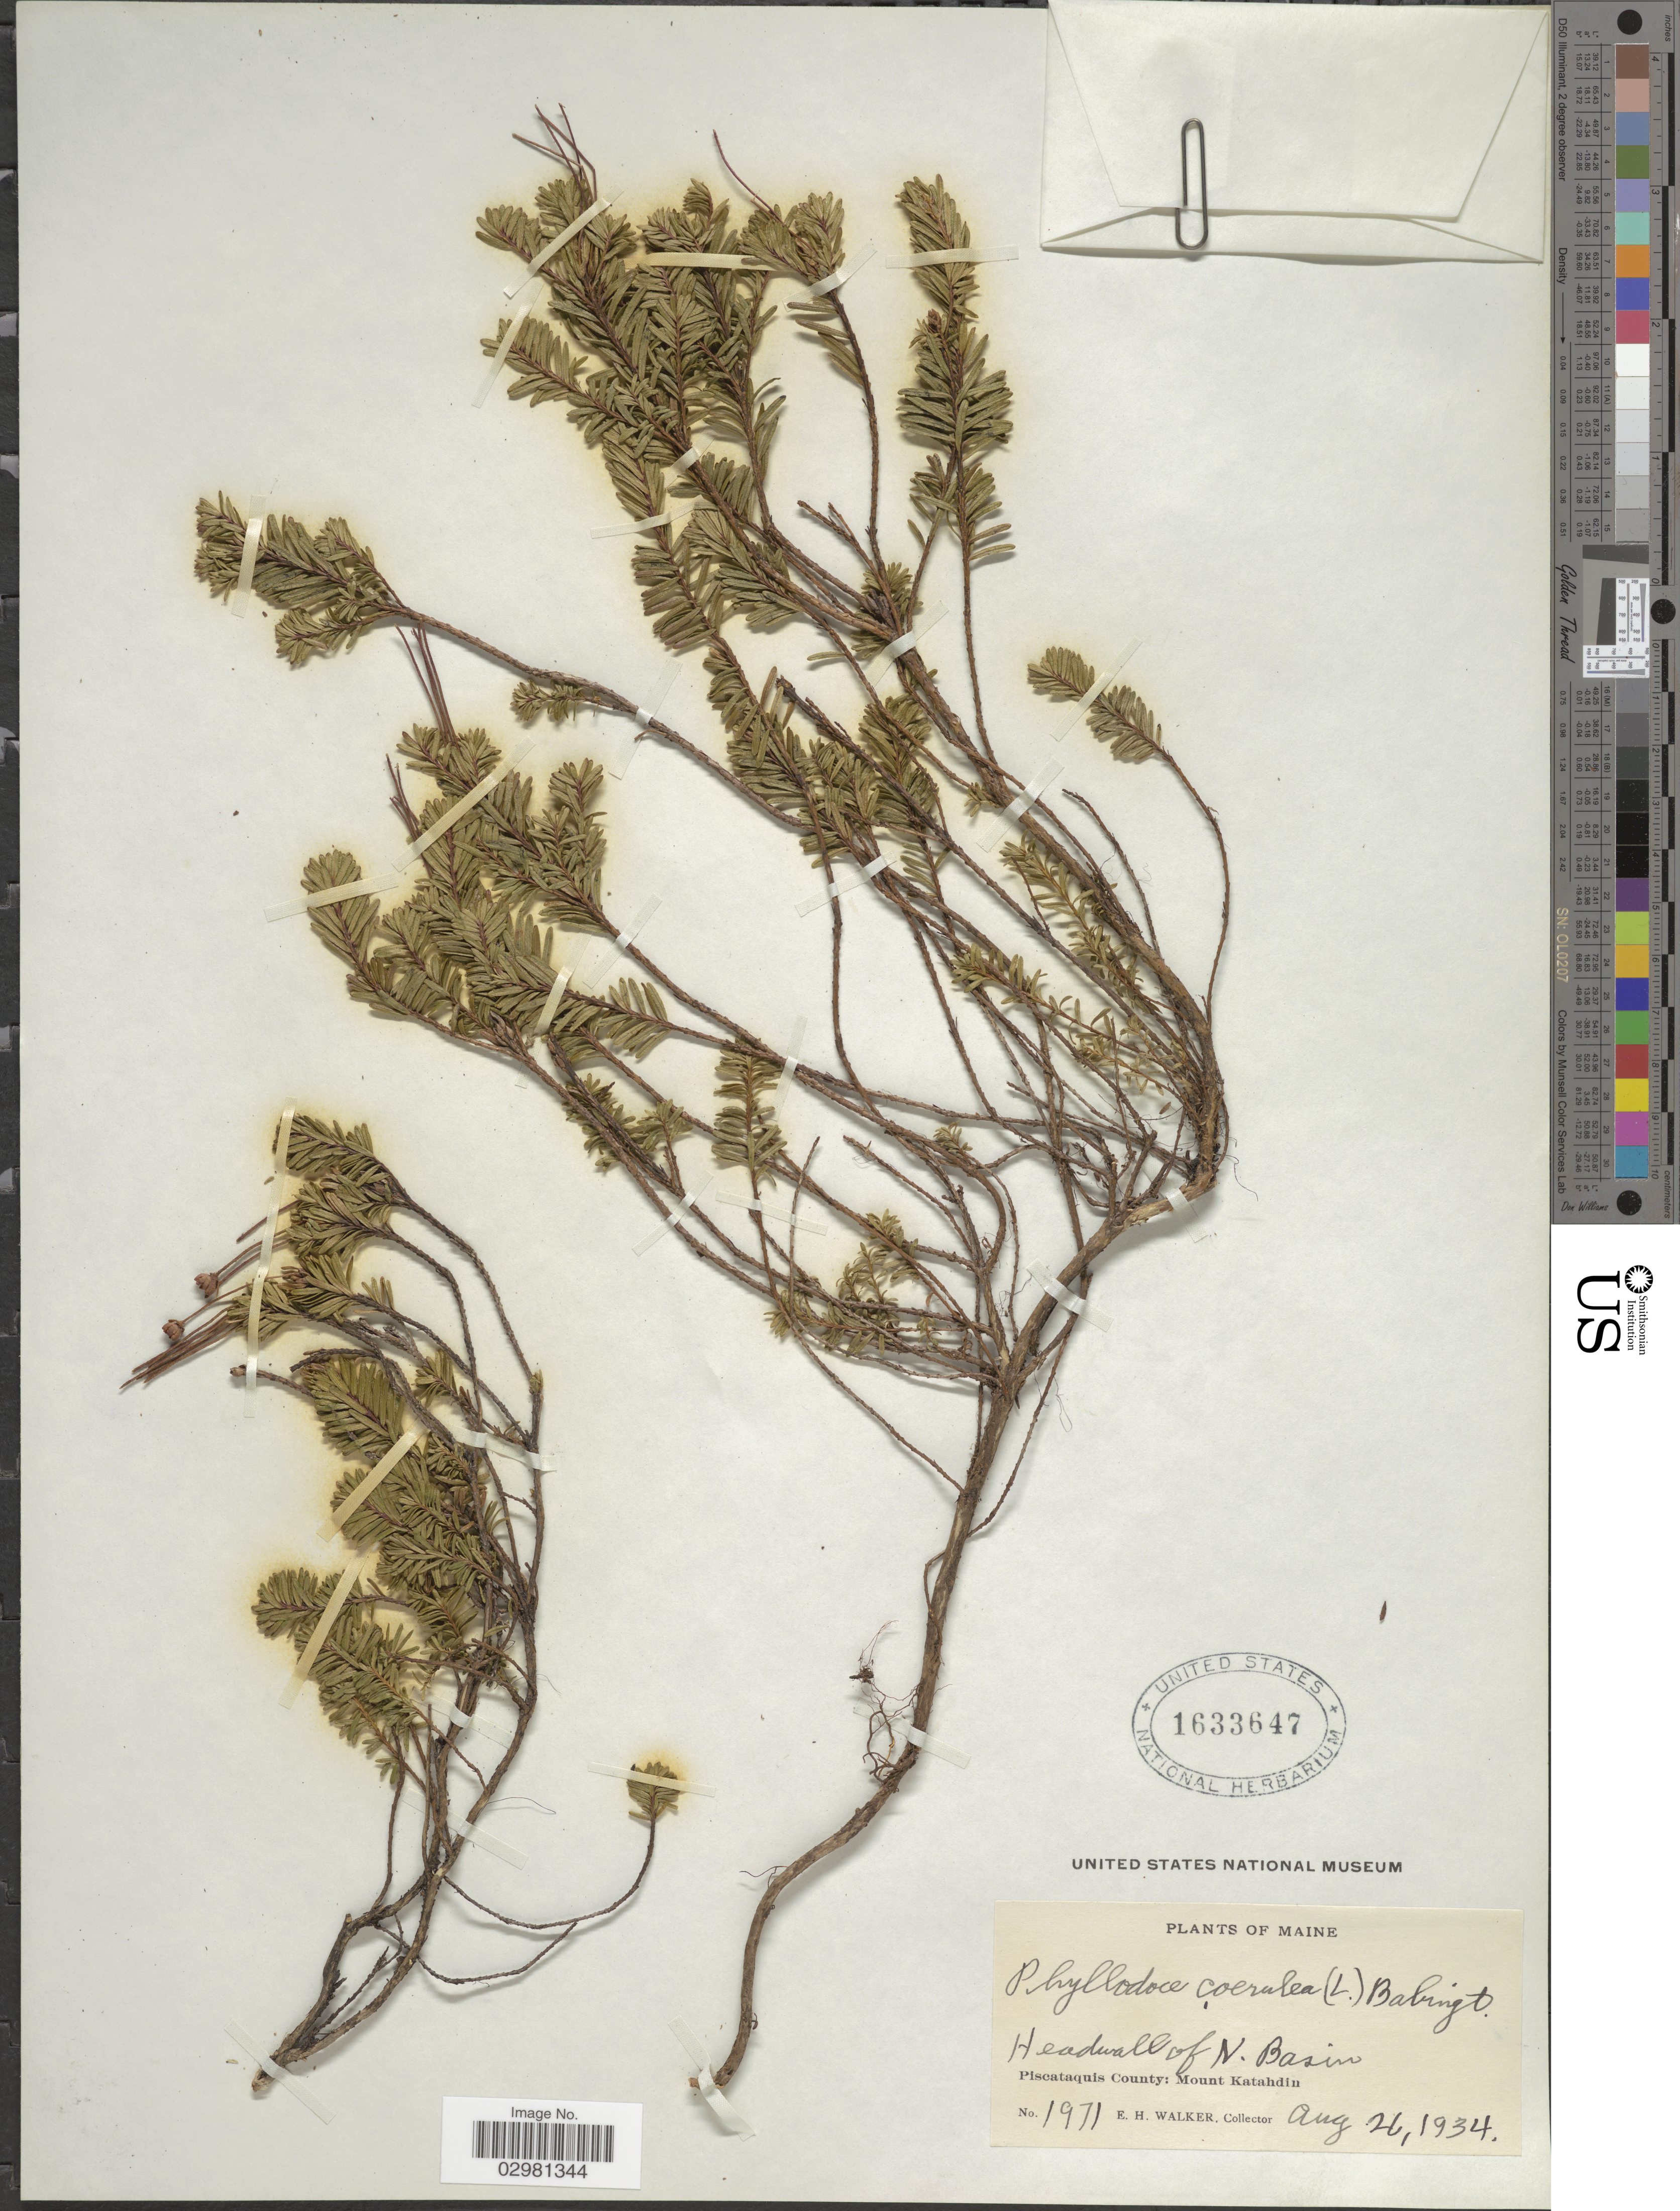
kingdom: Plantae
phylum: Tracheophyta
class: Magnoliopsida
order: Ericales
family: Ericaceae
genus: Phyllodoce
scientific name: Phyllodoce caerulea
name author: (L.) Bab.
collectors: E. H. Walker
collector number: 1971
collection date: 1934-08-26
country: United States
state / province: Maine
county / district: Piscataquis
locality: Headwall of N. Basin, Piscataquis County: Mount Katahdin.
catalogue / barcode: US 1633647